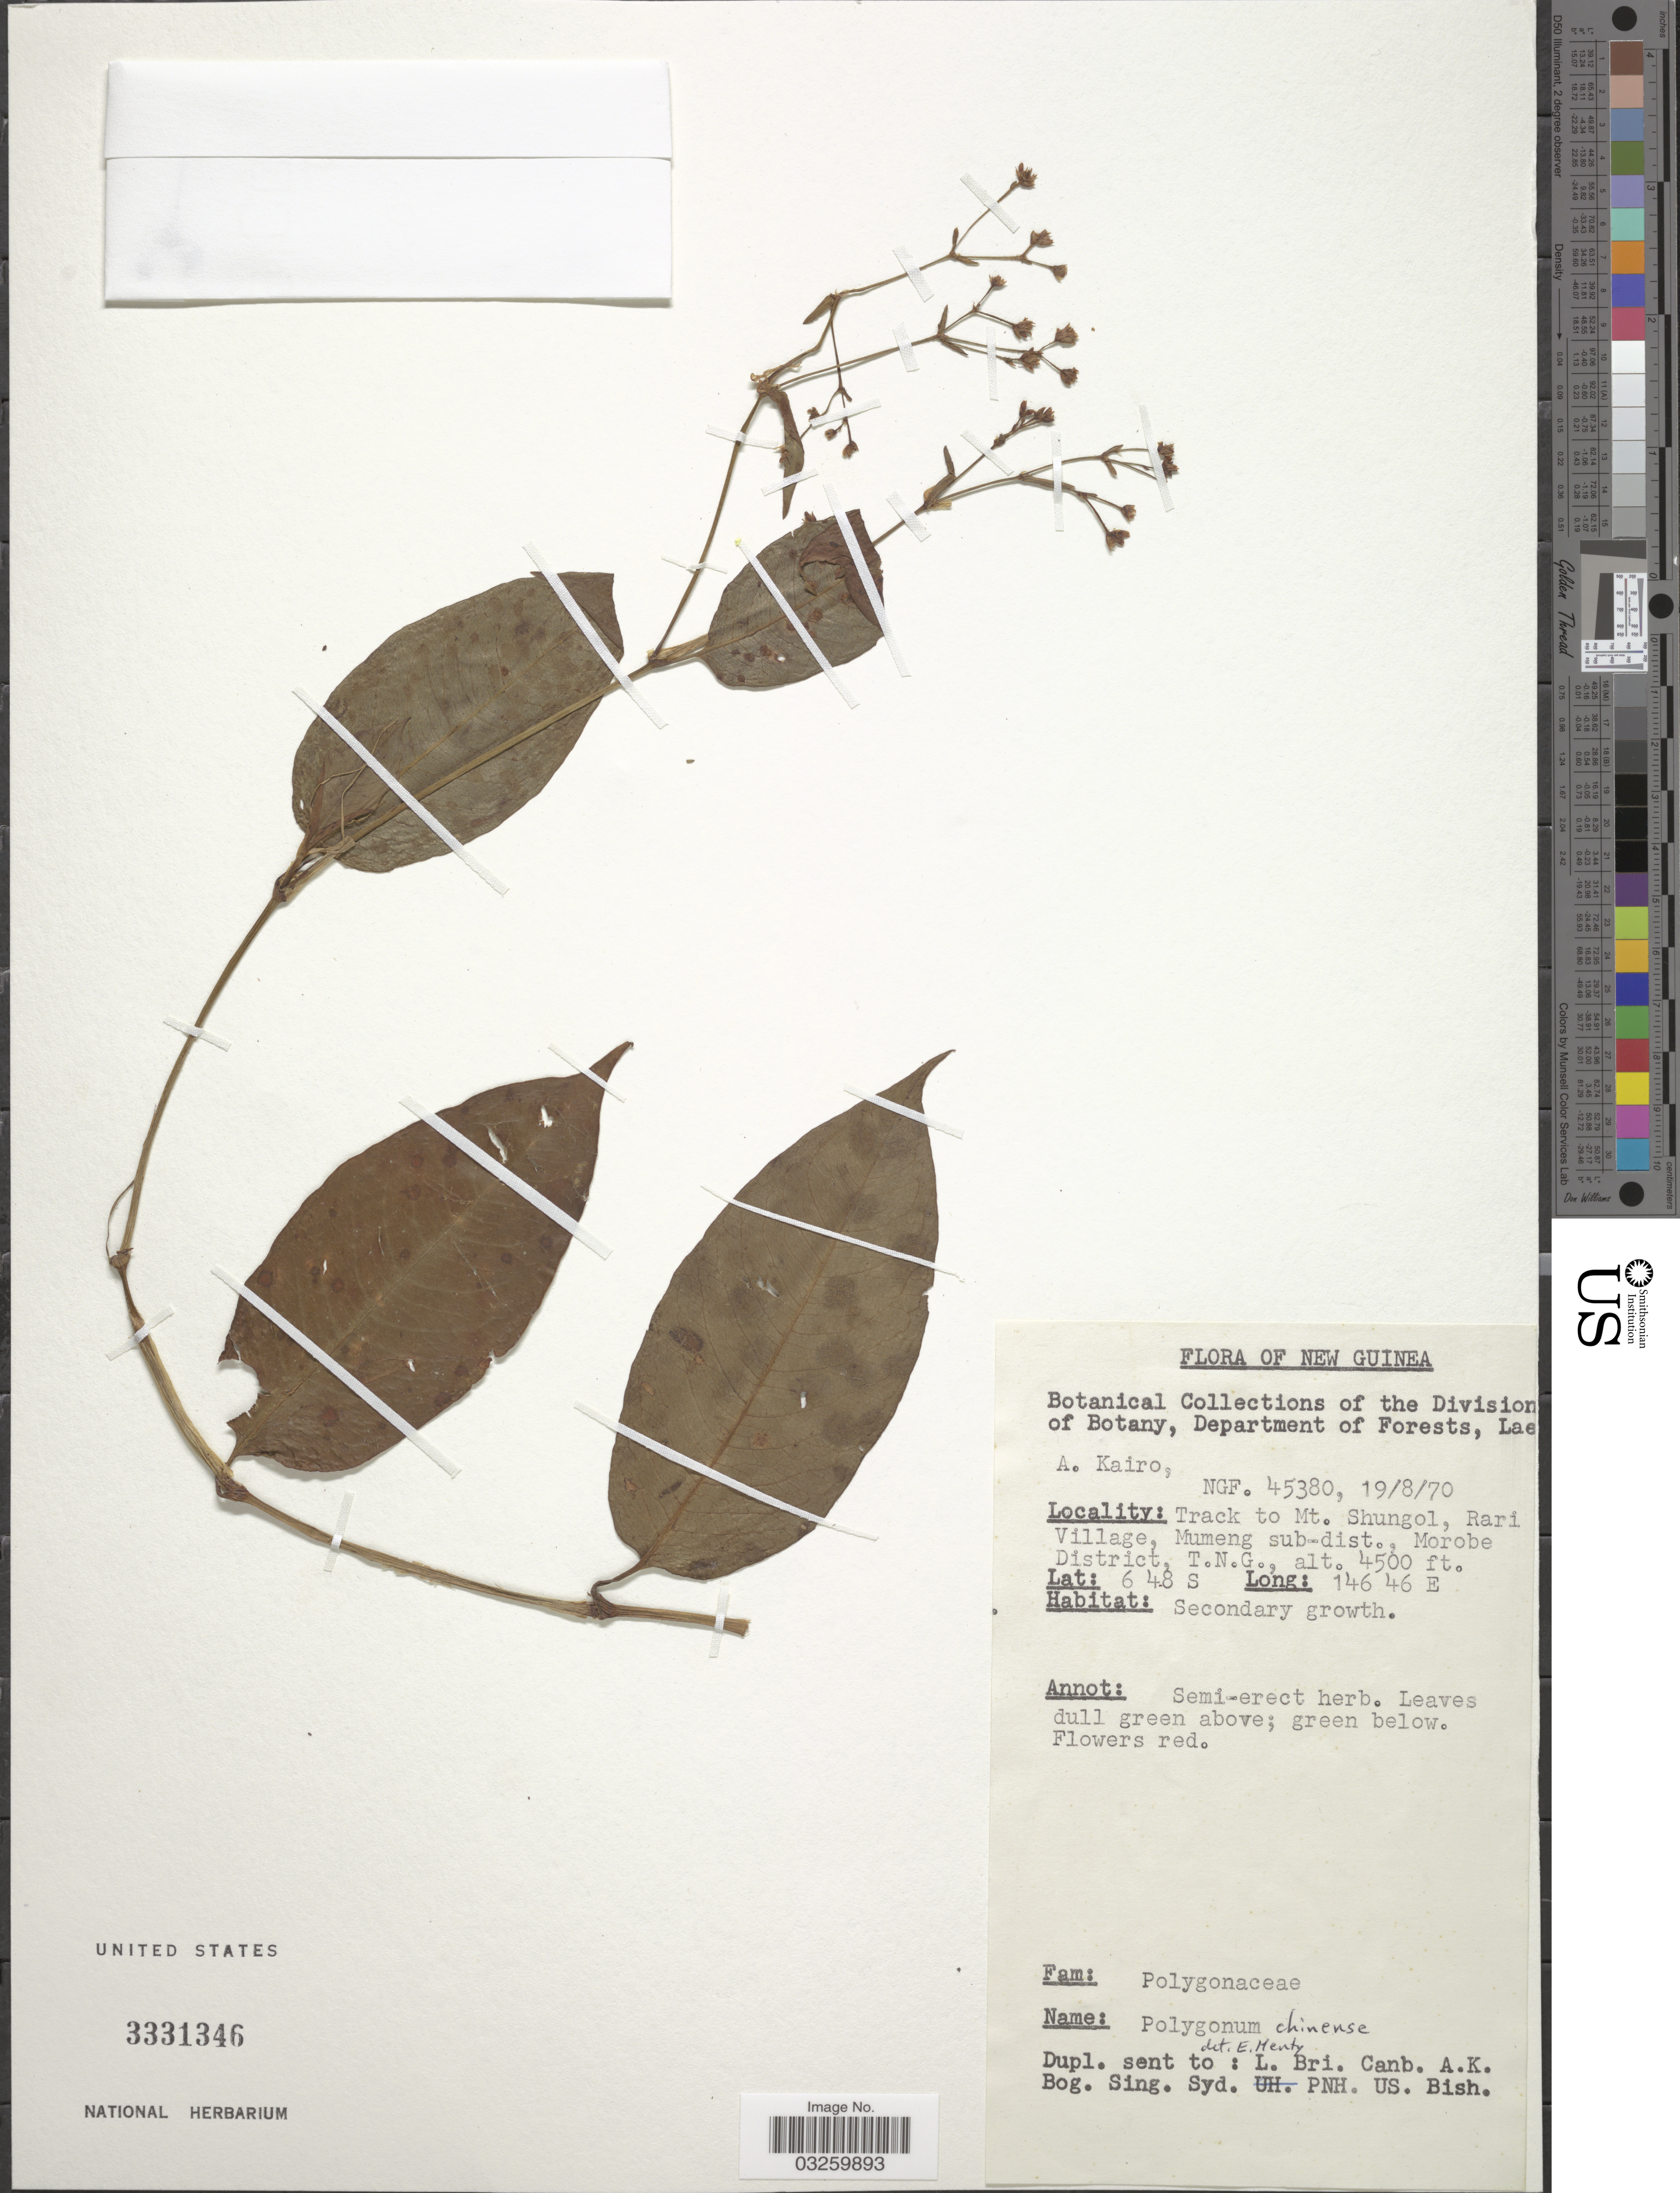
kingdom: Plantae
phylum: Tracheophyta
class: Magnoliopsida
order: Caryophyllales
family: Polygonaceae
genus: Persicaria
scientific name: Persicaria chinensis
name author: (L.) H. Gross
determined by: Wagner, W. L., (BOT), Smithsonian Institution - National Museum of Natural History (UNITED STATES)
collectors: A. Kairo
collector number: NGF45380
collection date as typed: Transcribed d/m/y: 19/8/70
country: Papua New Guinea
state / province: Morobe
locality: New Guinea. Track to Mt. Shungol, Rari Village, Mumeng sub-dist., Morobe District, T.N.G.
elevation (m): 1372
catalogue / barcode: US 3331346